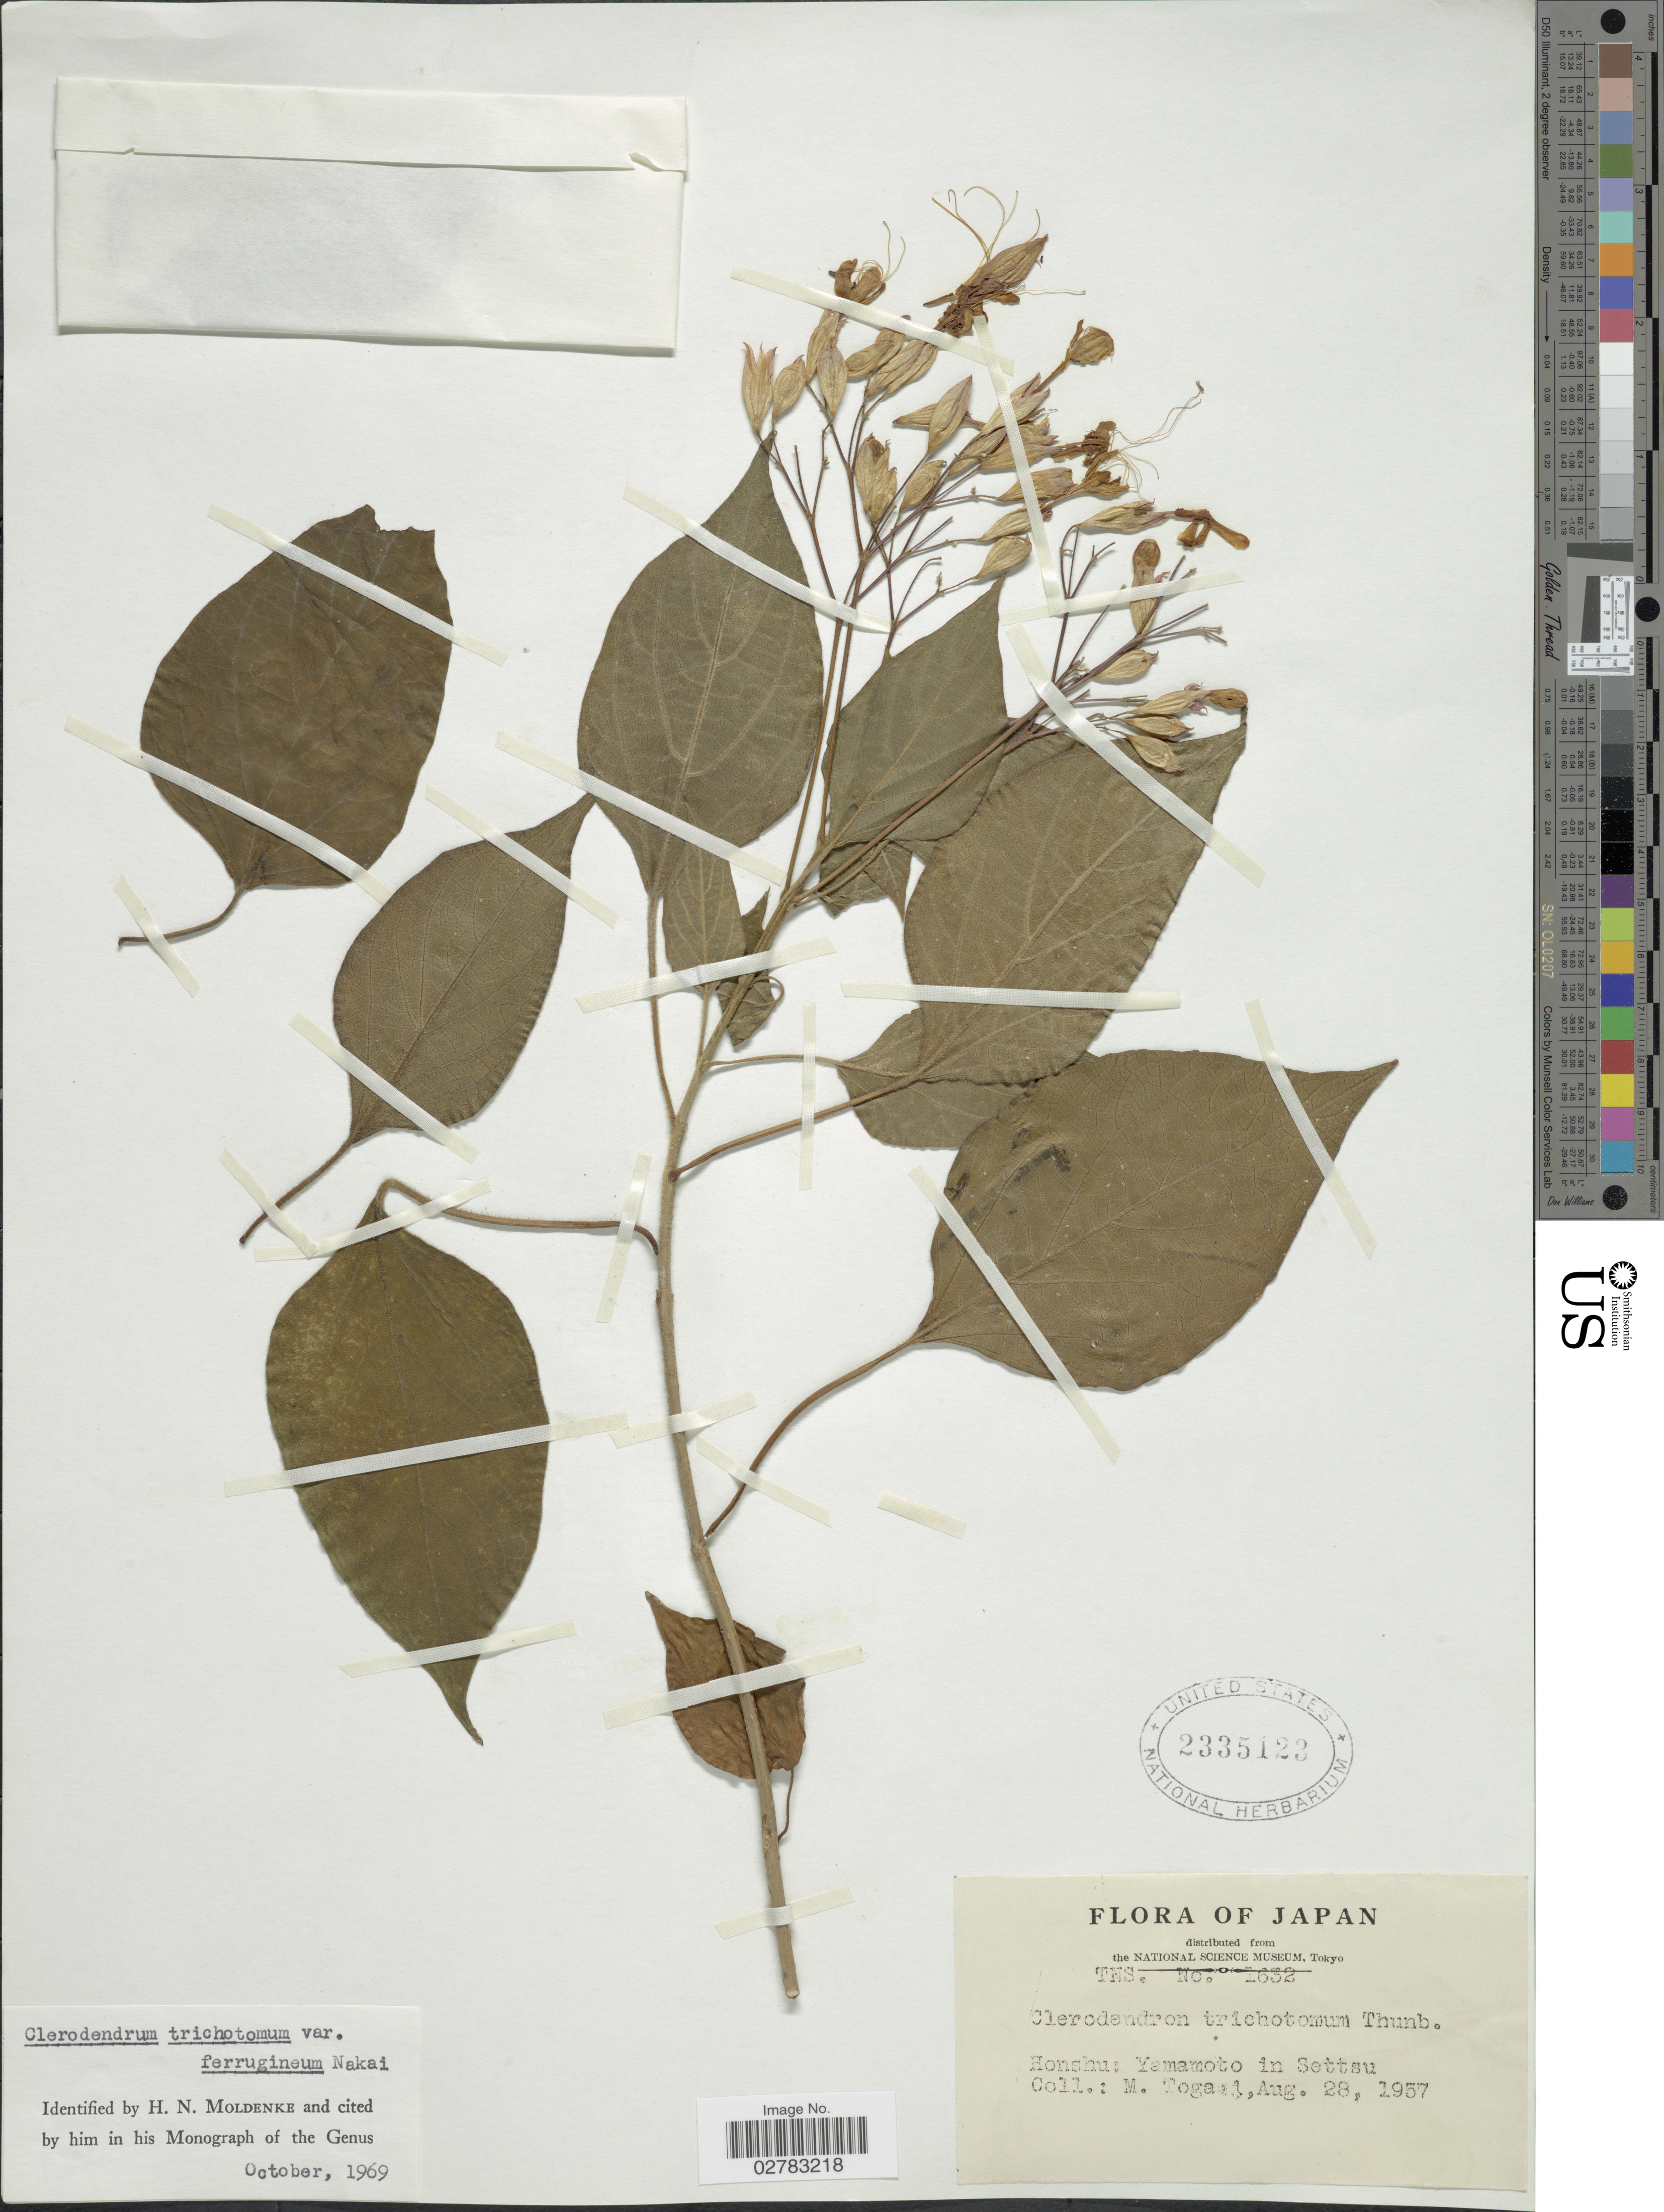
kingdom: Plantae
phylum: Tracheophyta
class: Magnoliopsida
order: Lamiales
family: Lamiaceae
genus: Clerodendrum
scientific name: Clerodendrum trichotomum var. ferrugineum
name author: Nakai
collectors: M. Togasi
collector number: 1632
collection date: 1957-08-28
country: Japan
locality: Honshu: Yamamoto in Settsu.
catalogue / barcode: US 2335123